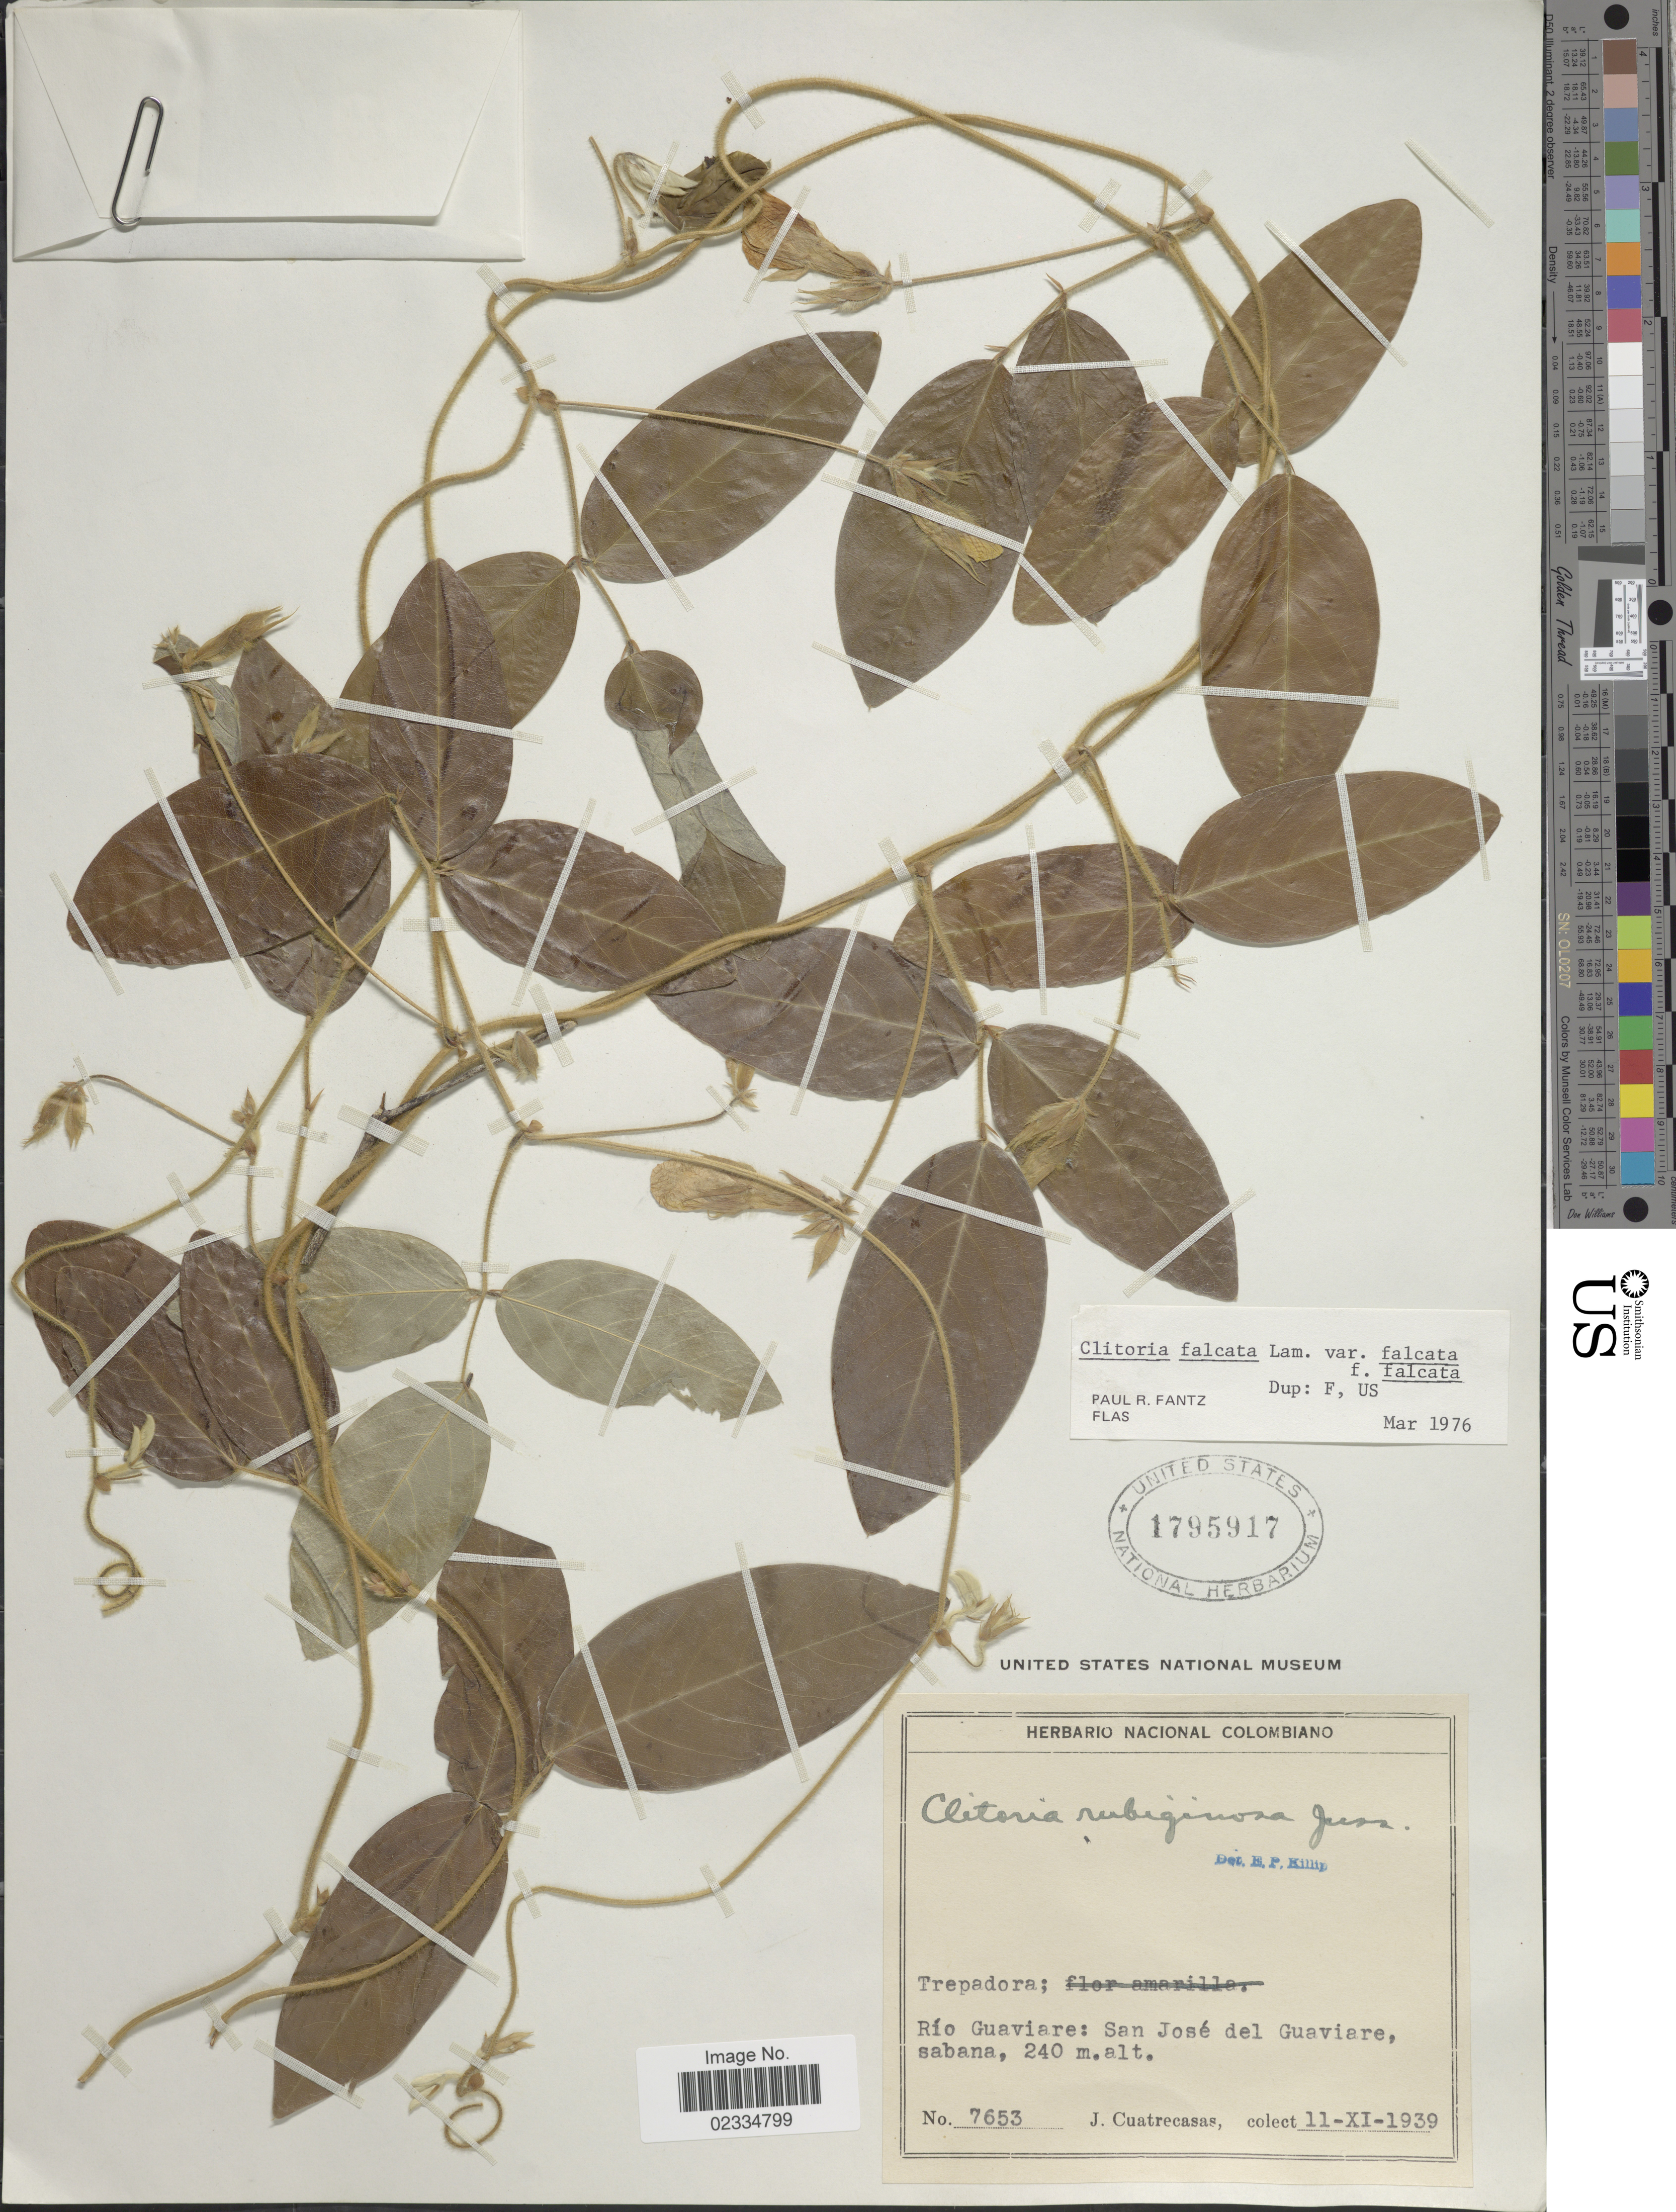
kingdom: Plantae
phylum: Tracheophyta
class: Magnoliopsida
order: Fabales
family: Fabaceae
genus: Clitoria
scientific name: Clitoria falcata var. falcata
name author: Lam.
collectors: J. Cuatrecasas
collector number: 7653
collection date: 1939-11-11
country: Colombia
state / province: Guaviare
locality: Rio Guaviare, San Jose del Guaviare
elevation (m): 240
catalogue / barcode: US 1795917